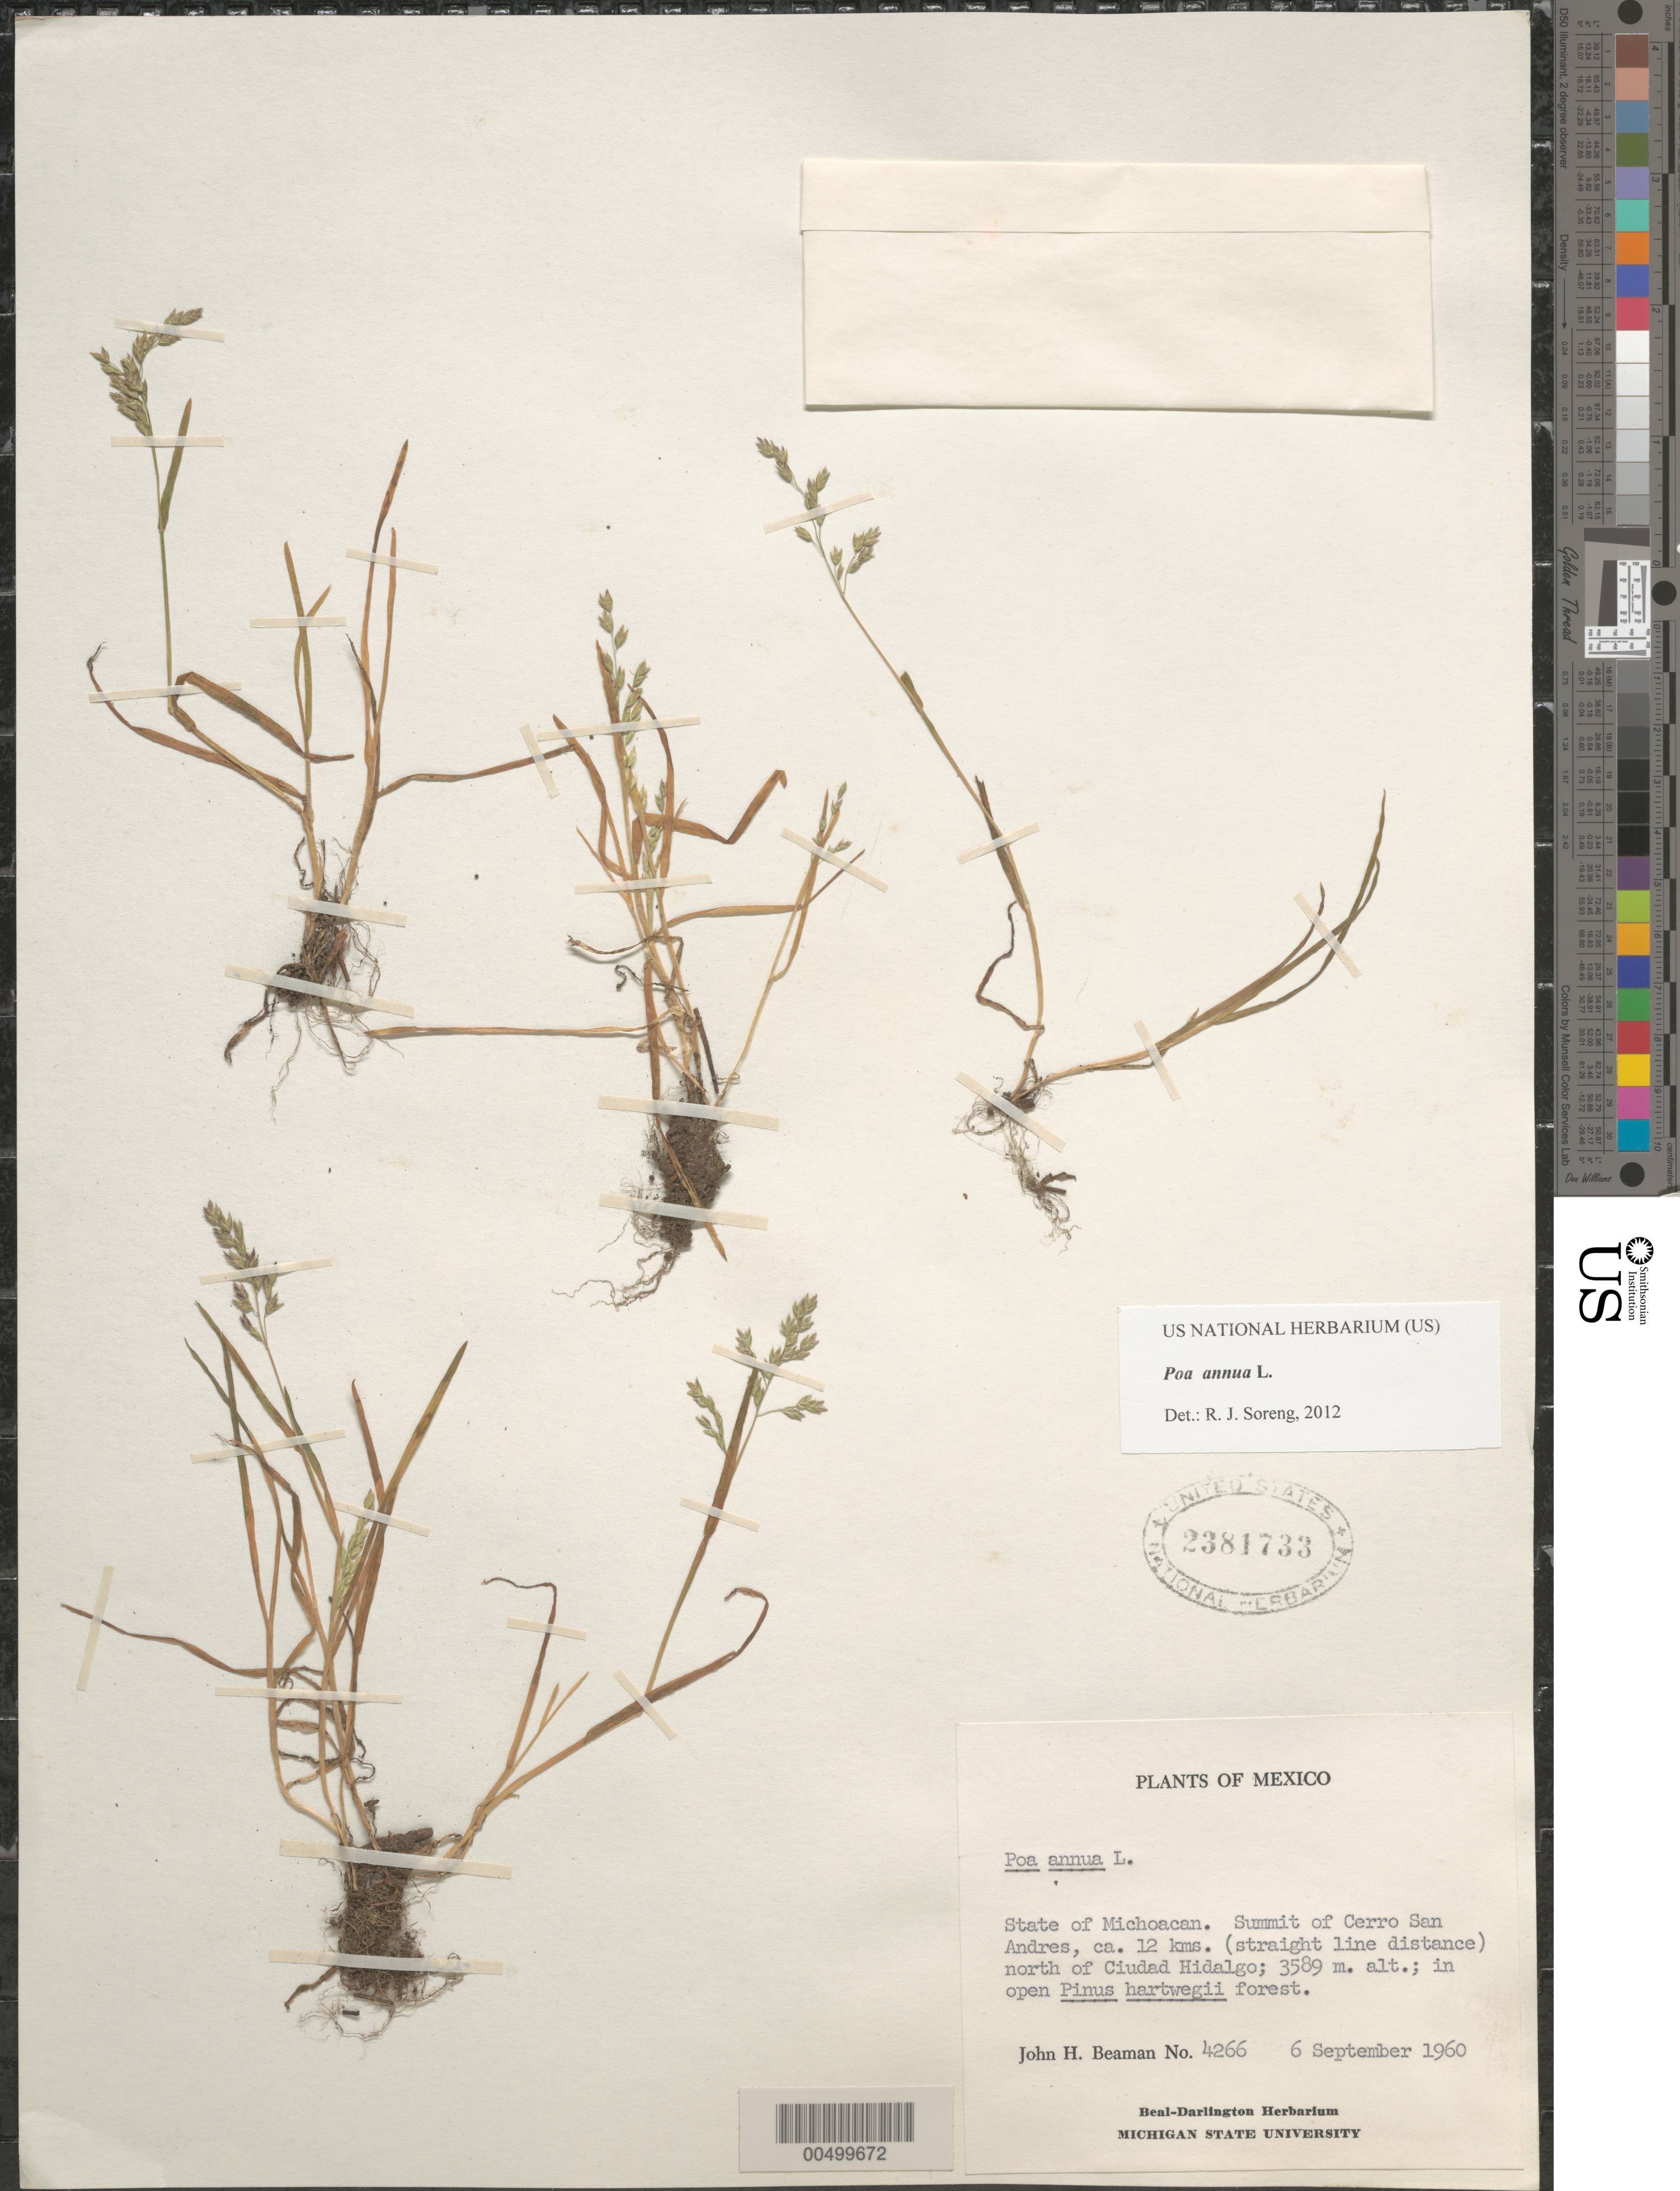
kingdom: Plantae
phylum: Tracheophyta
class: Liliopsida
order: Poales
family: Poaceae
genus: Poa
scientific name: Poa annua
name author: L.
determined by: Soreng, Robert J., Research Associate (BOT), Smithsonian Institution - National Museum of Natural History (UNITED STATES)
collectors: J. H. Beaman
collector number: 4266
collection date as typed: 6 Sep 1960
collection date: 1960-09-06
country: Mexico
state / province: Michoacán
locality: Summit of Cerro San Andres, ca 12 km (straight line distance) N of Ciudad Hidalgo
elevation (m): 3589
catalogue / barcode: US 2381733